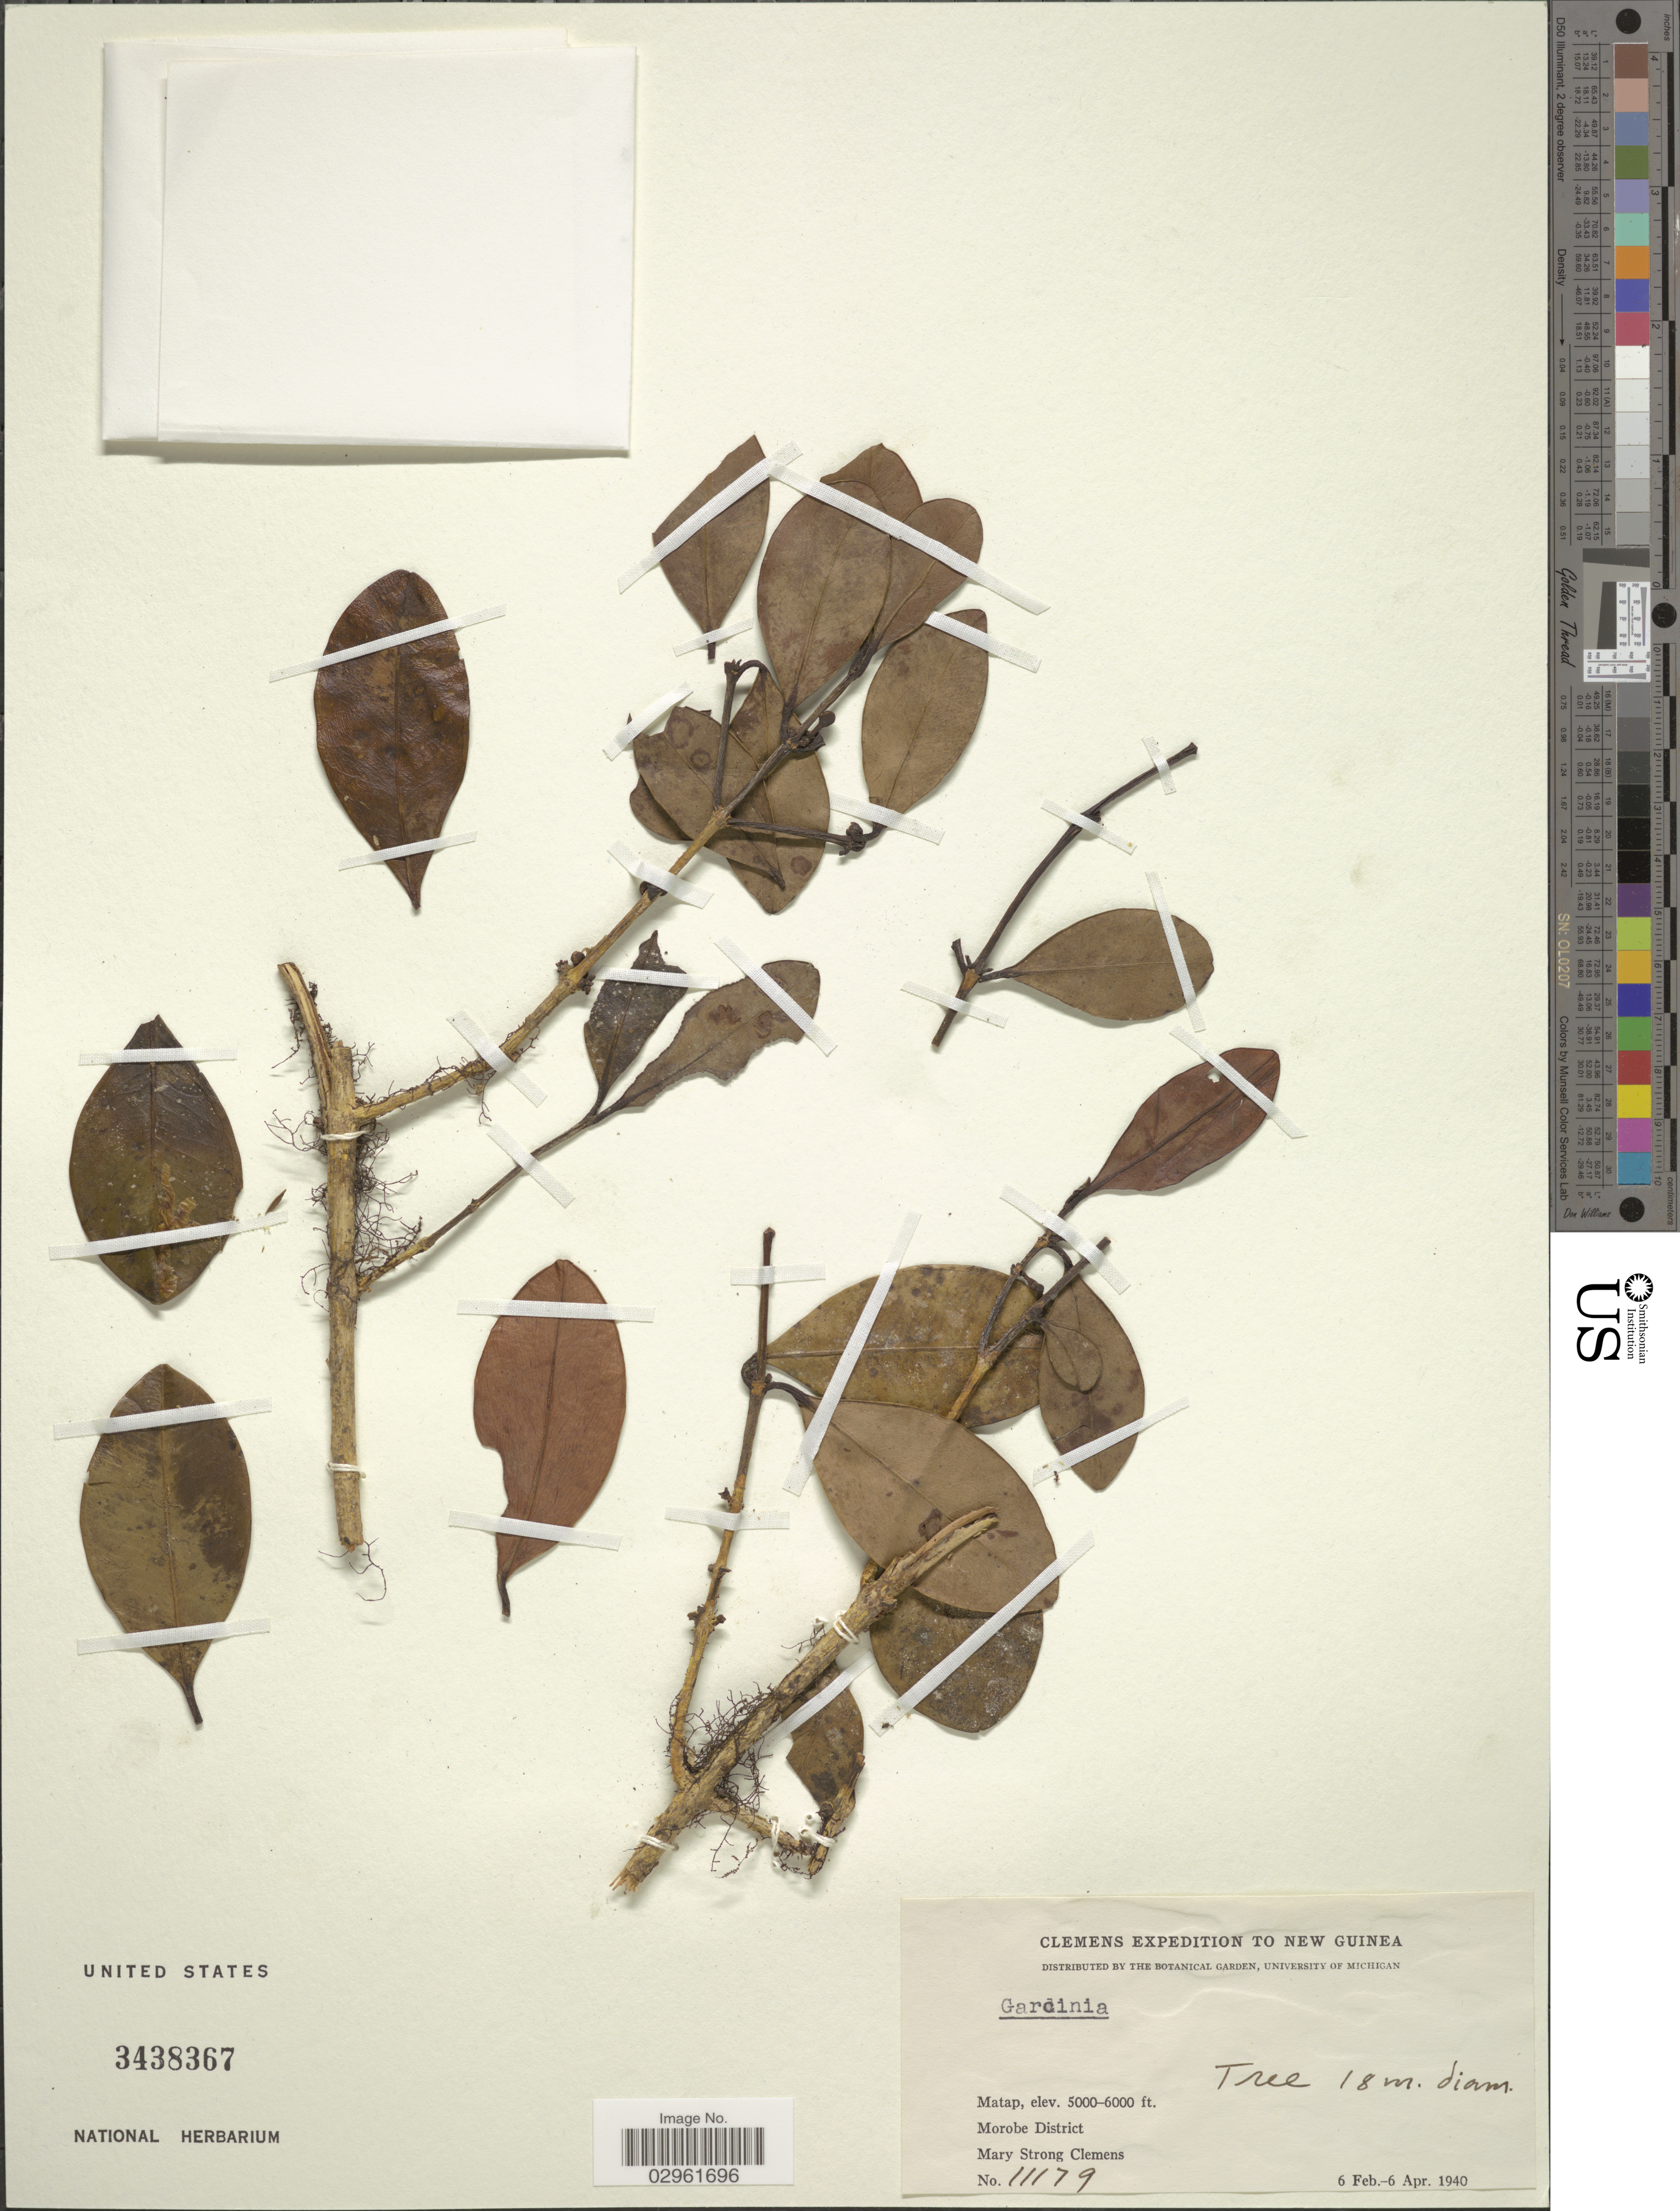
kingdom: Plantae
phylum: Tracheophyta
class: Magnoliopsida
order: Malpighiales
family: Clusiaceae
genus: Garcinia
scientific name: Garcinia sp.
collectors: M. S. Clemens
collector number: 11179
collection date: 1940-02-06/1940-04-06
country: Papua New Guinea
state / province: Morobe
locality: New Guinea. Matap. Morobe District.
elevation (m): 1524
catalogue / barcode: US 3438367